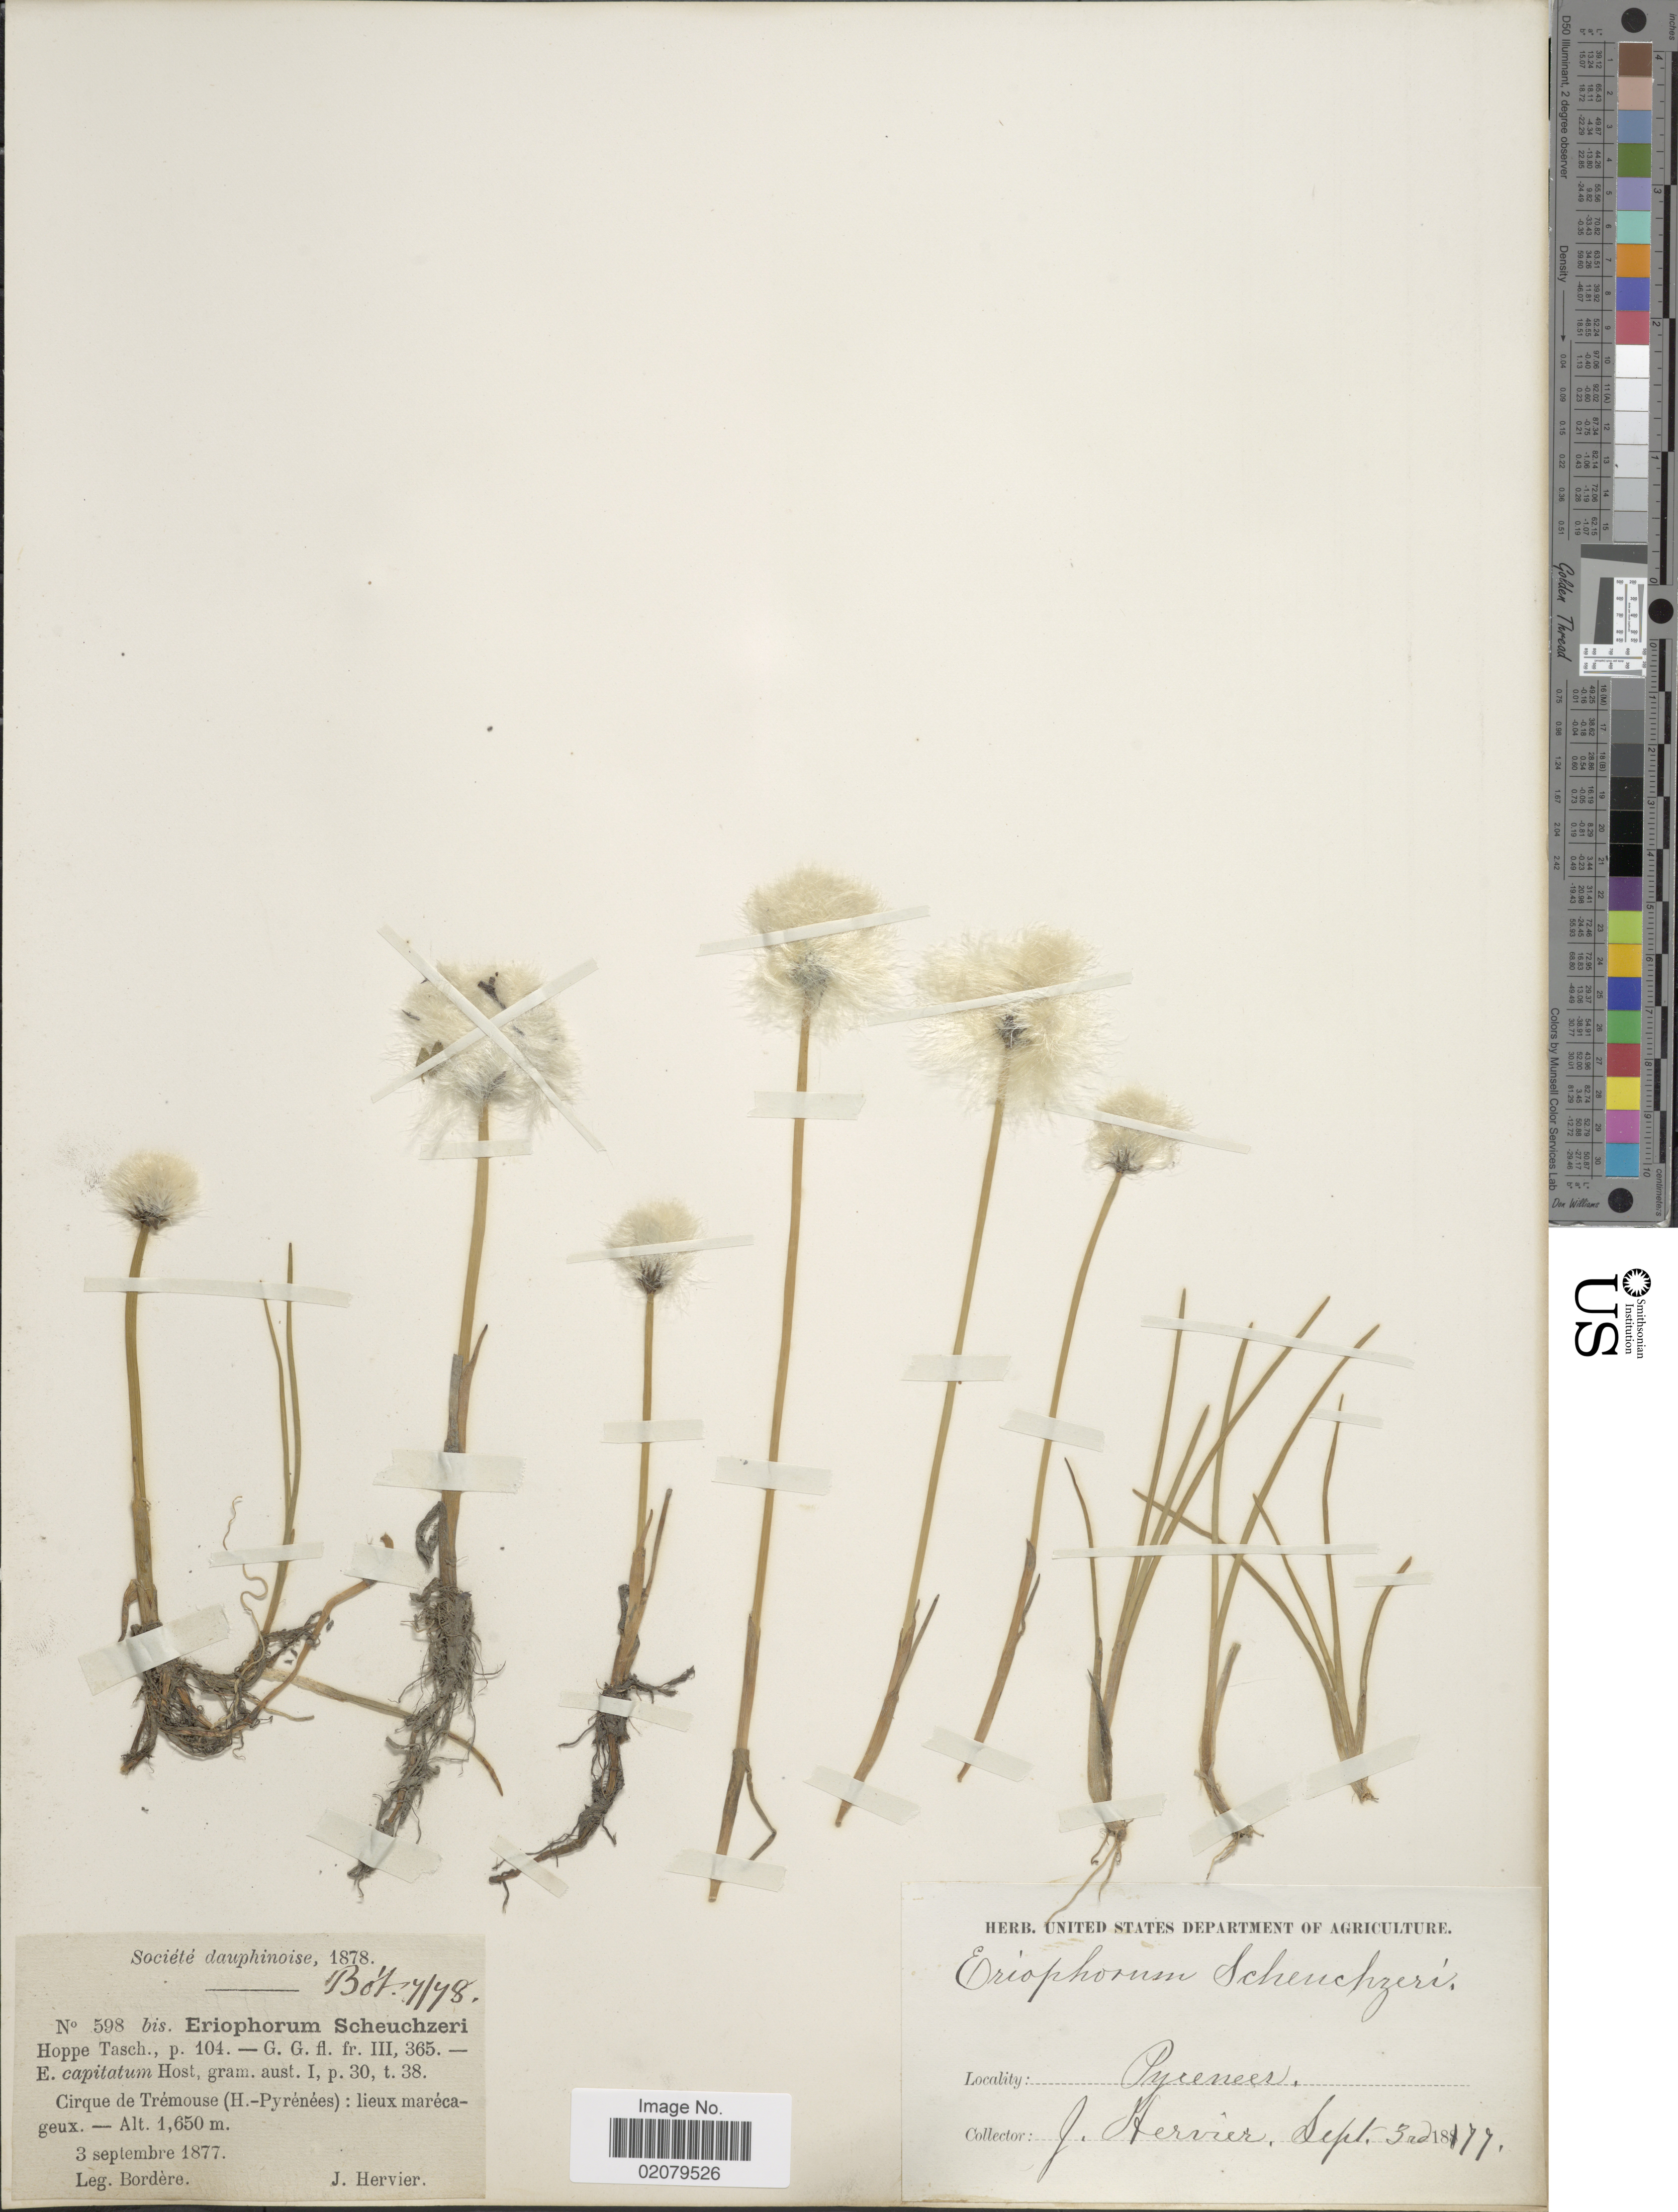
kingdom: Plantae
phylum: Tracheophyta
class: Liliopsida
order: Poales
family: Cyperaceae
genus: Eriophorum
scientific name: Eriophorum scheuchzeri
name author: Hoppe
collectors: J. Hervier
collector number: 598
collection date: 1877-09-03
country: France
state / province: Occitanie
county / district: Hautes-Pyrénées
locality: Pyrenees, Cirque de Troumouse 9H.-Pyrenees: lieux marecageux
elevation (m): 1650